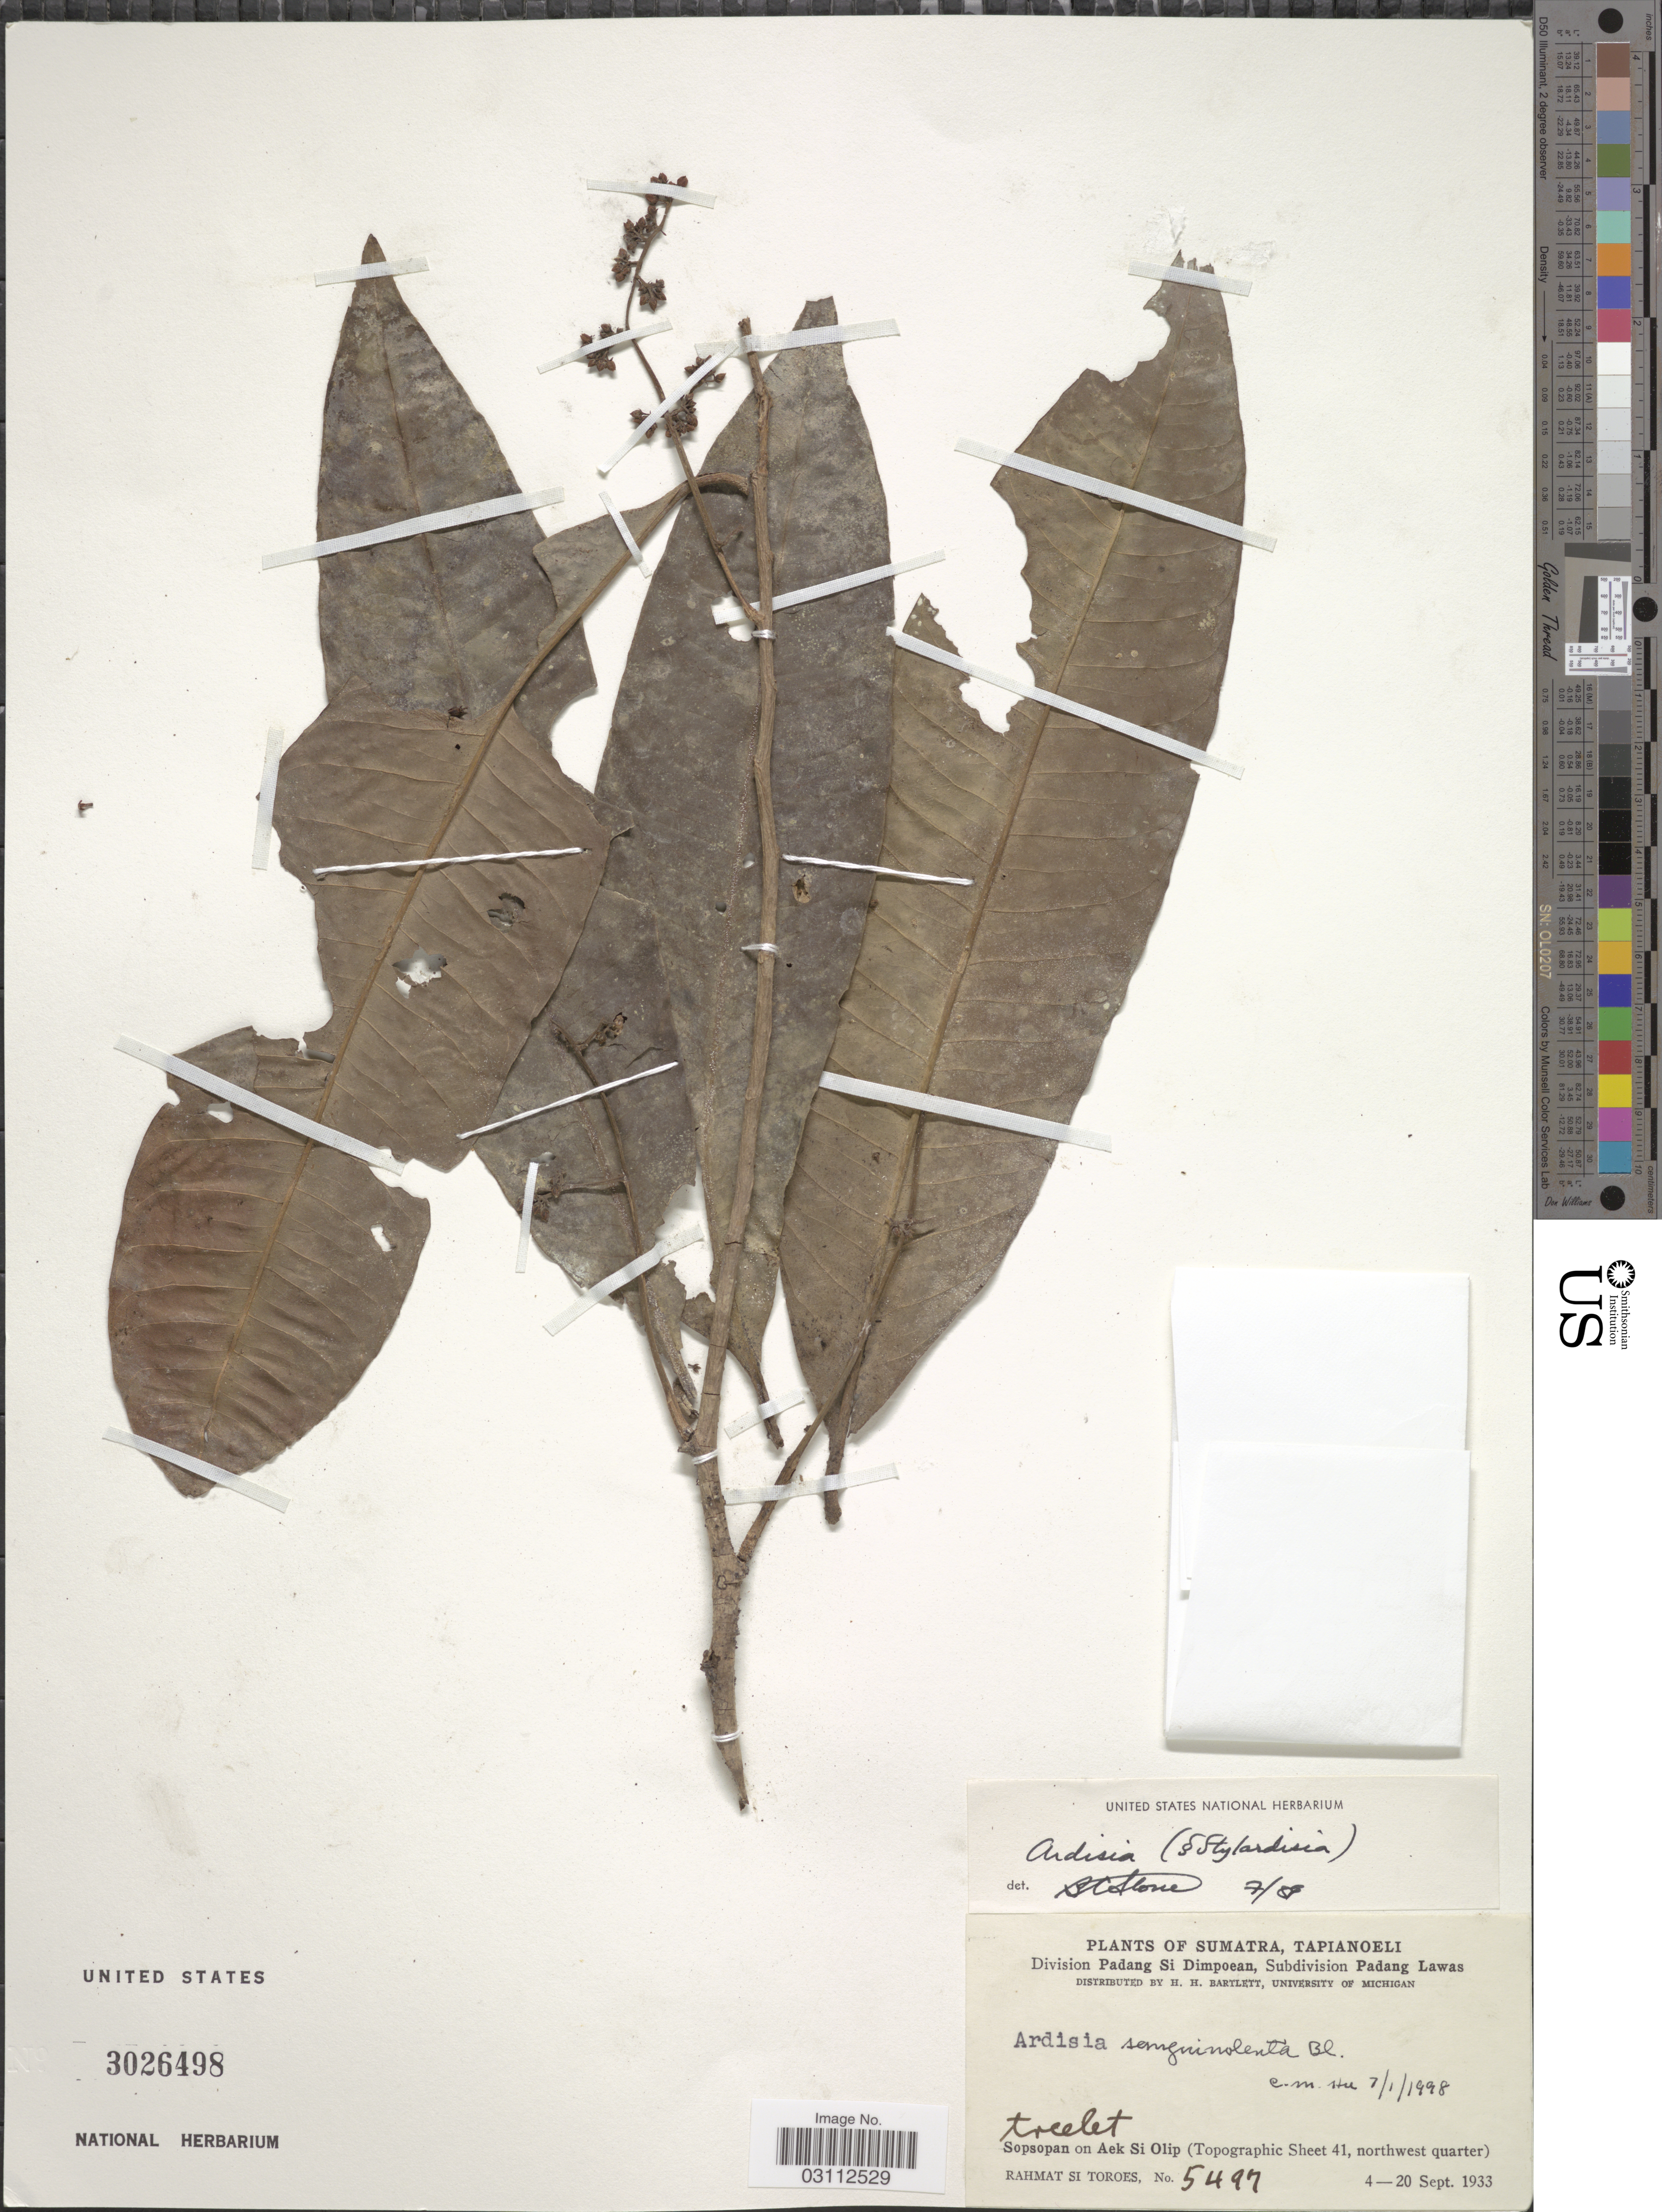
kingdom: Plantae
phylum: Tracheophyta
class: Magnoliopsida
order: Ericales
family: Primulaceae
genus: Ardisia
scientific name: Ardisia sanguinolenta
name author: Blume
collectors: Rahmat Si Boeea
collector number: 5497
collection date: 1933-09-04/1933-09-20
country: Indonesia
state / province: Sumatra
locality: Tapianoeli. Division Padang Si Dimpoean, Subdivision Padang Lawas. Sopsopan on Aek Si Olip (Topographic Sheet 41, northwest quarter).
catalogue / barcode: US 3026498